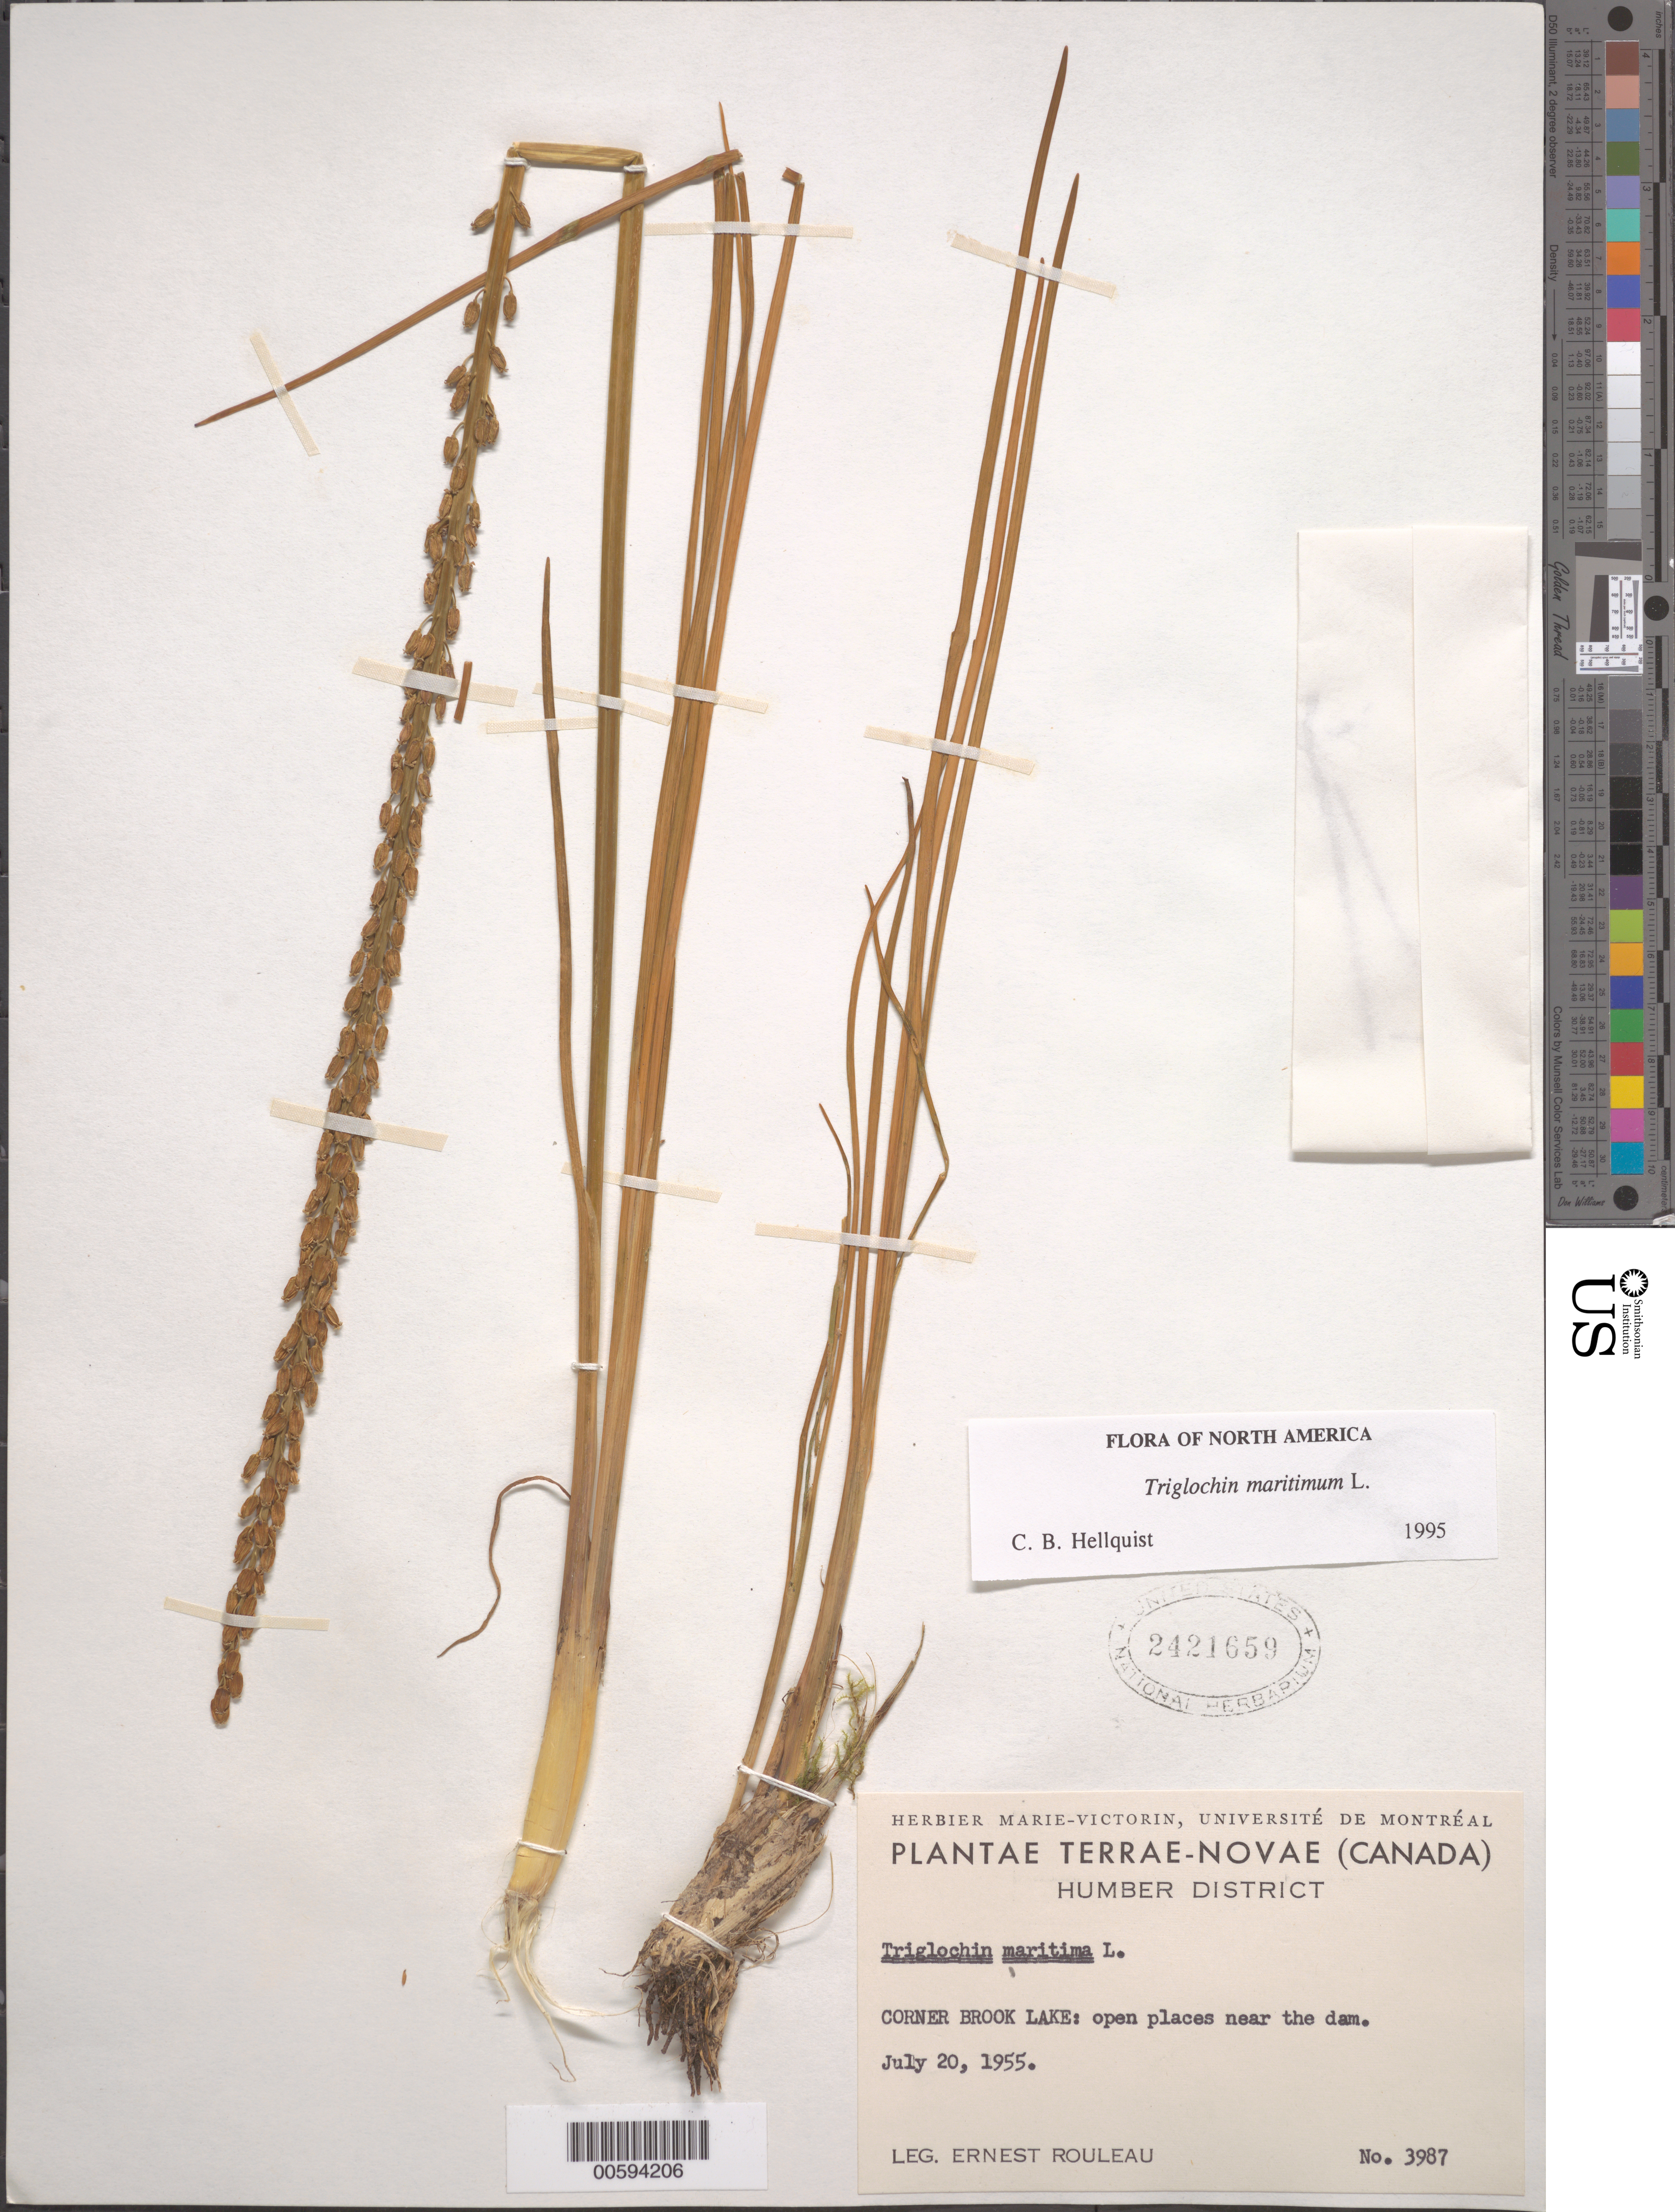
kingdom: Plantae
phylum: Tracheophyta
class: Liliopsida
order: Alismatales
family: Juncaginaceae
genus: Triglochin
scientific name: Triglochin maritima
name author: L.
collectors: E. Rouleau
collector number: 3987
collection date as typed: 20 Jul 1955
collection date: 1955-07-20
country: Canada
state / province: Newfoundland and Labrador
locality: Humber Dist. (?), Corner Brook Lake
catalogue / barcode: US 2421659